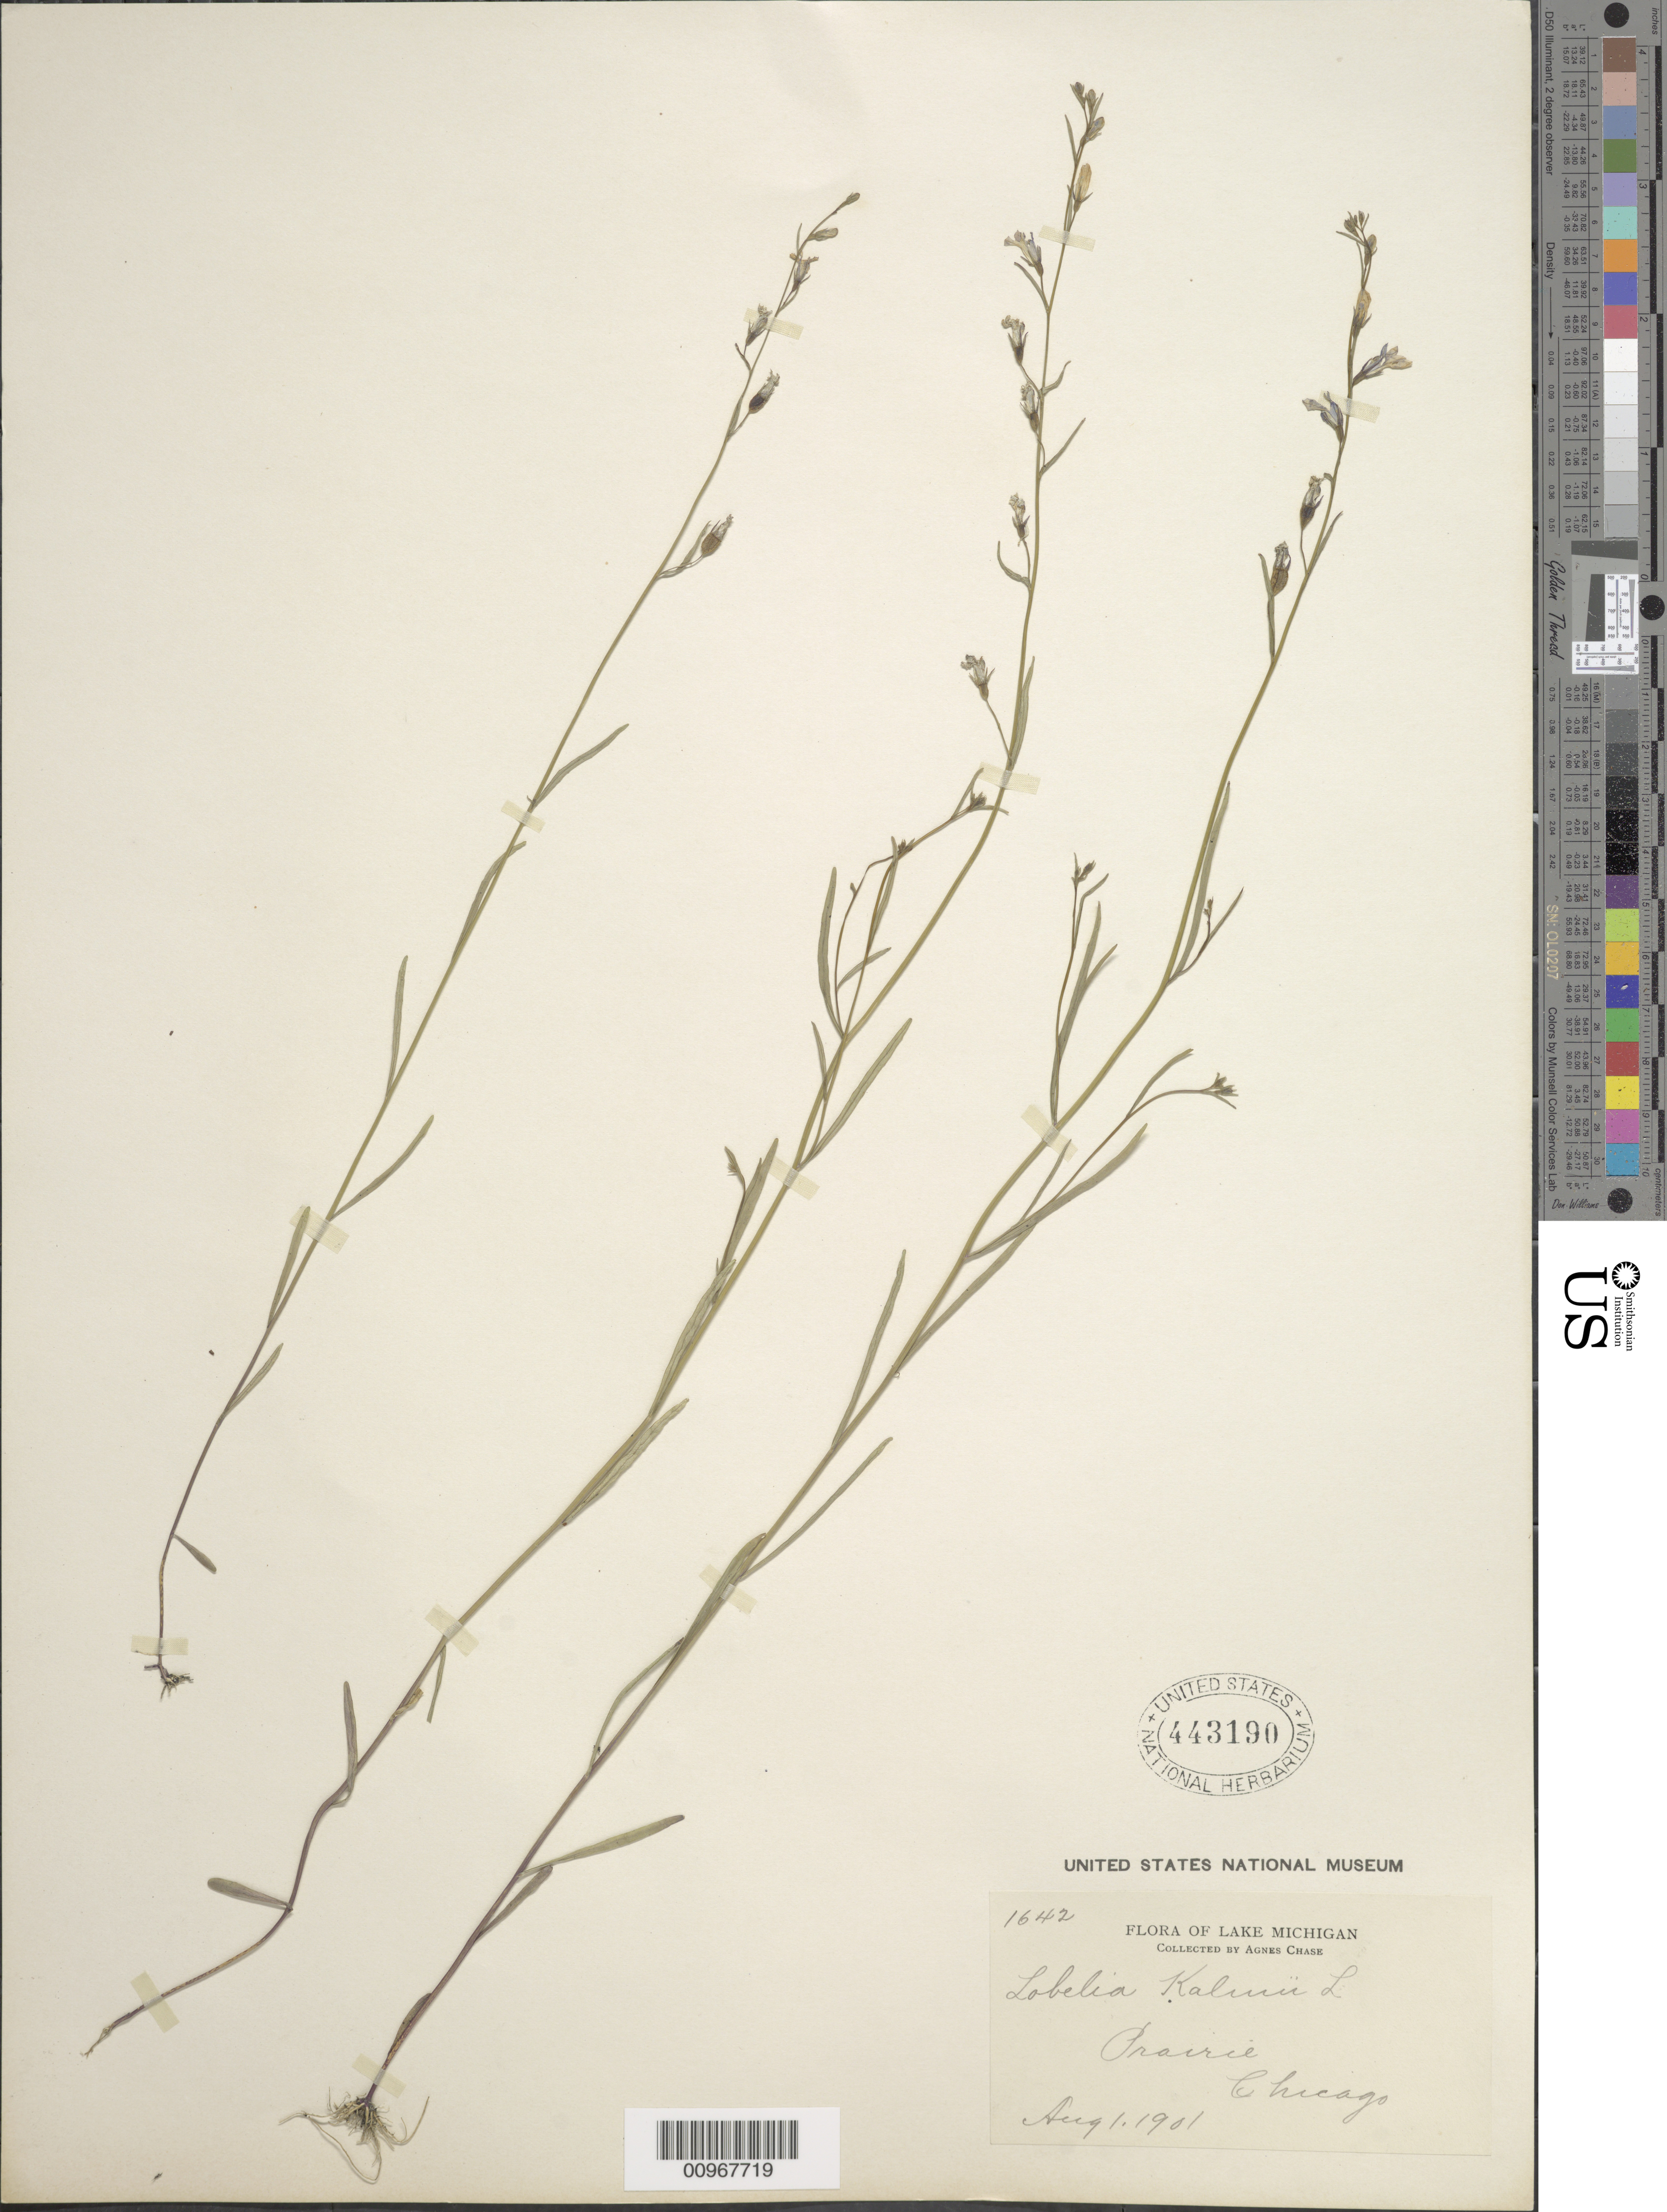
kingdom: Plantae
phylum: Tracheophyta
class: Magnoliopsida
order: Asterales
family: Campanulaceae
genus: Lobelia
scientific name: Lobelia kalmii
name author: L.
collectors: A. Chase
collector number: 1642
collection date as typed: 1 Aug 1901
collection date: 1901-08-01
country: United States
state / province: Illinois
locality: Chicago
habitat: prairie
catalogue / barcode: US 443190